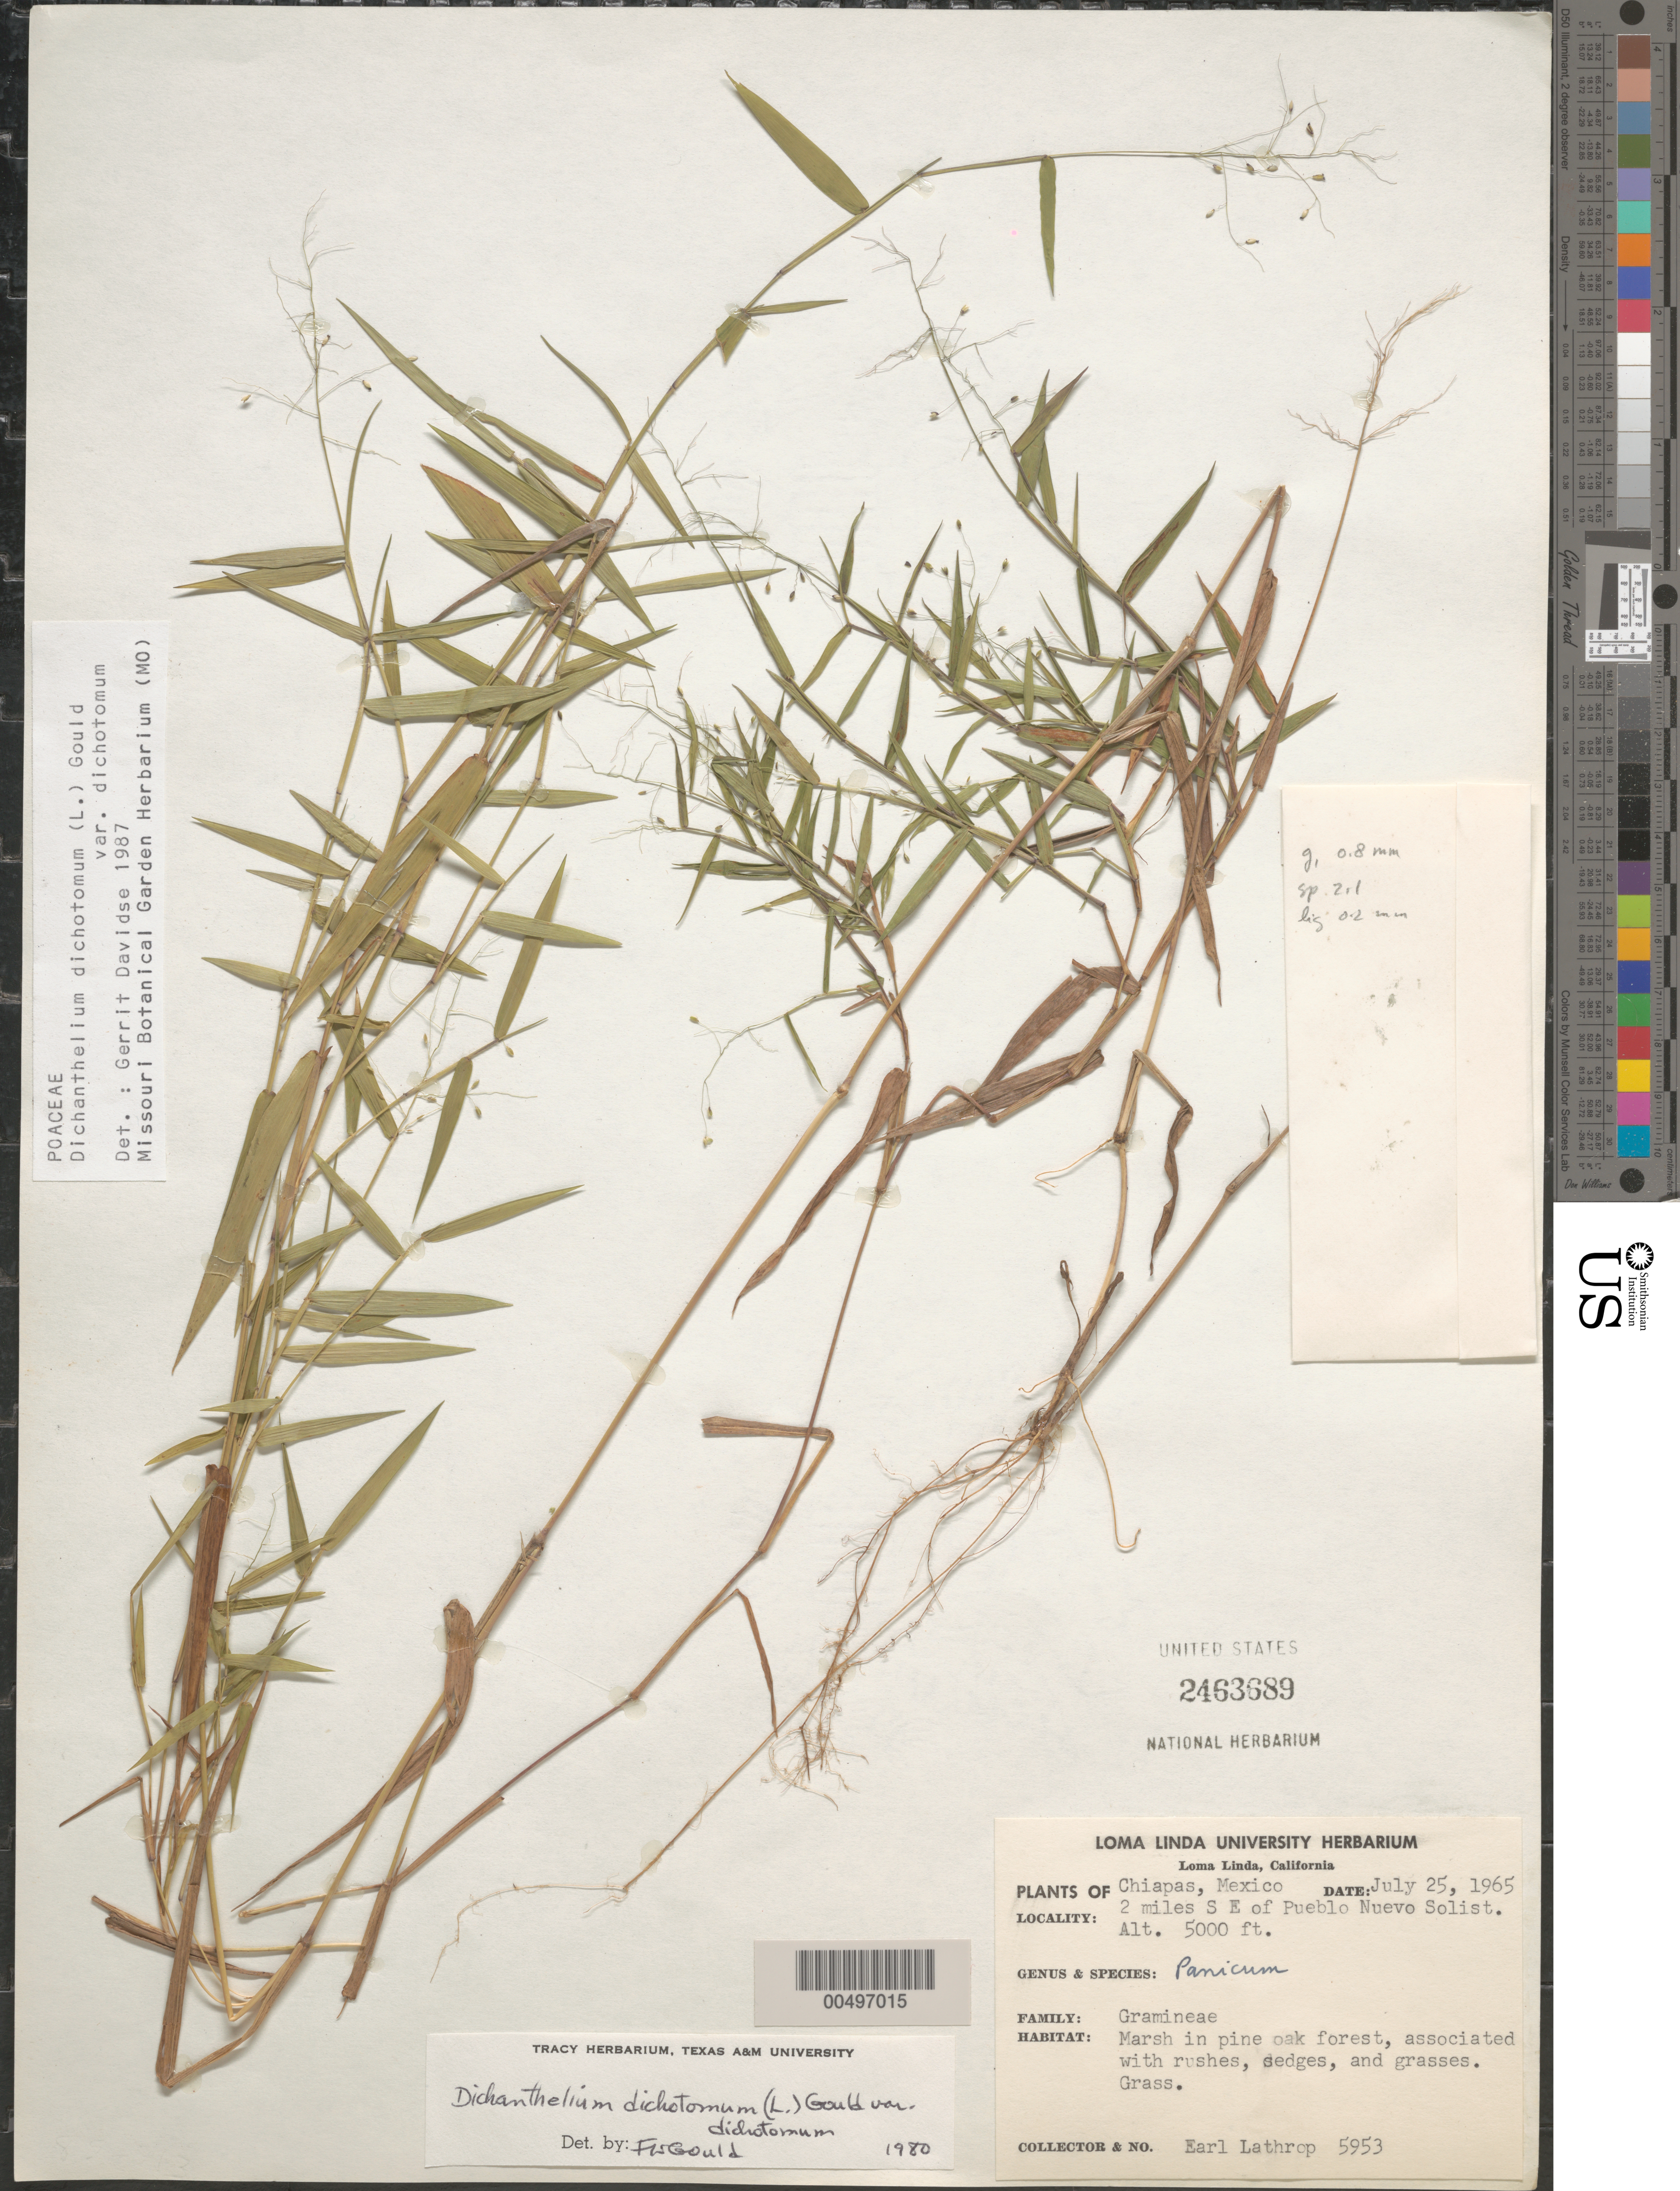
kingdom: Plantae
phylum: Tracheophyta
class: Liliopsida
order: Poales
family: Poaceae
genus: Dichanthelium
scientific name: Dichanthelium dichotomum var. dichotomum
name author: (L.) Gould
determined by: Davidse, Gerrit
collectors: E. W. Lathrop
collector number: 5953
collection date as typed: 25 Jul 1965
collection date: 1965-07-25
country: Mexico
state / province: Chiapas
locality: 2 mi SE of Pueblo Nuevo Solistahuacán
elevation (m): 1524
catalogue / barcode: US 2463689